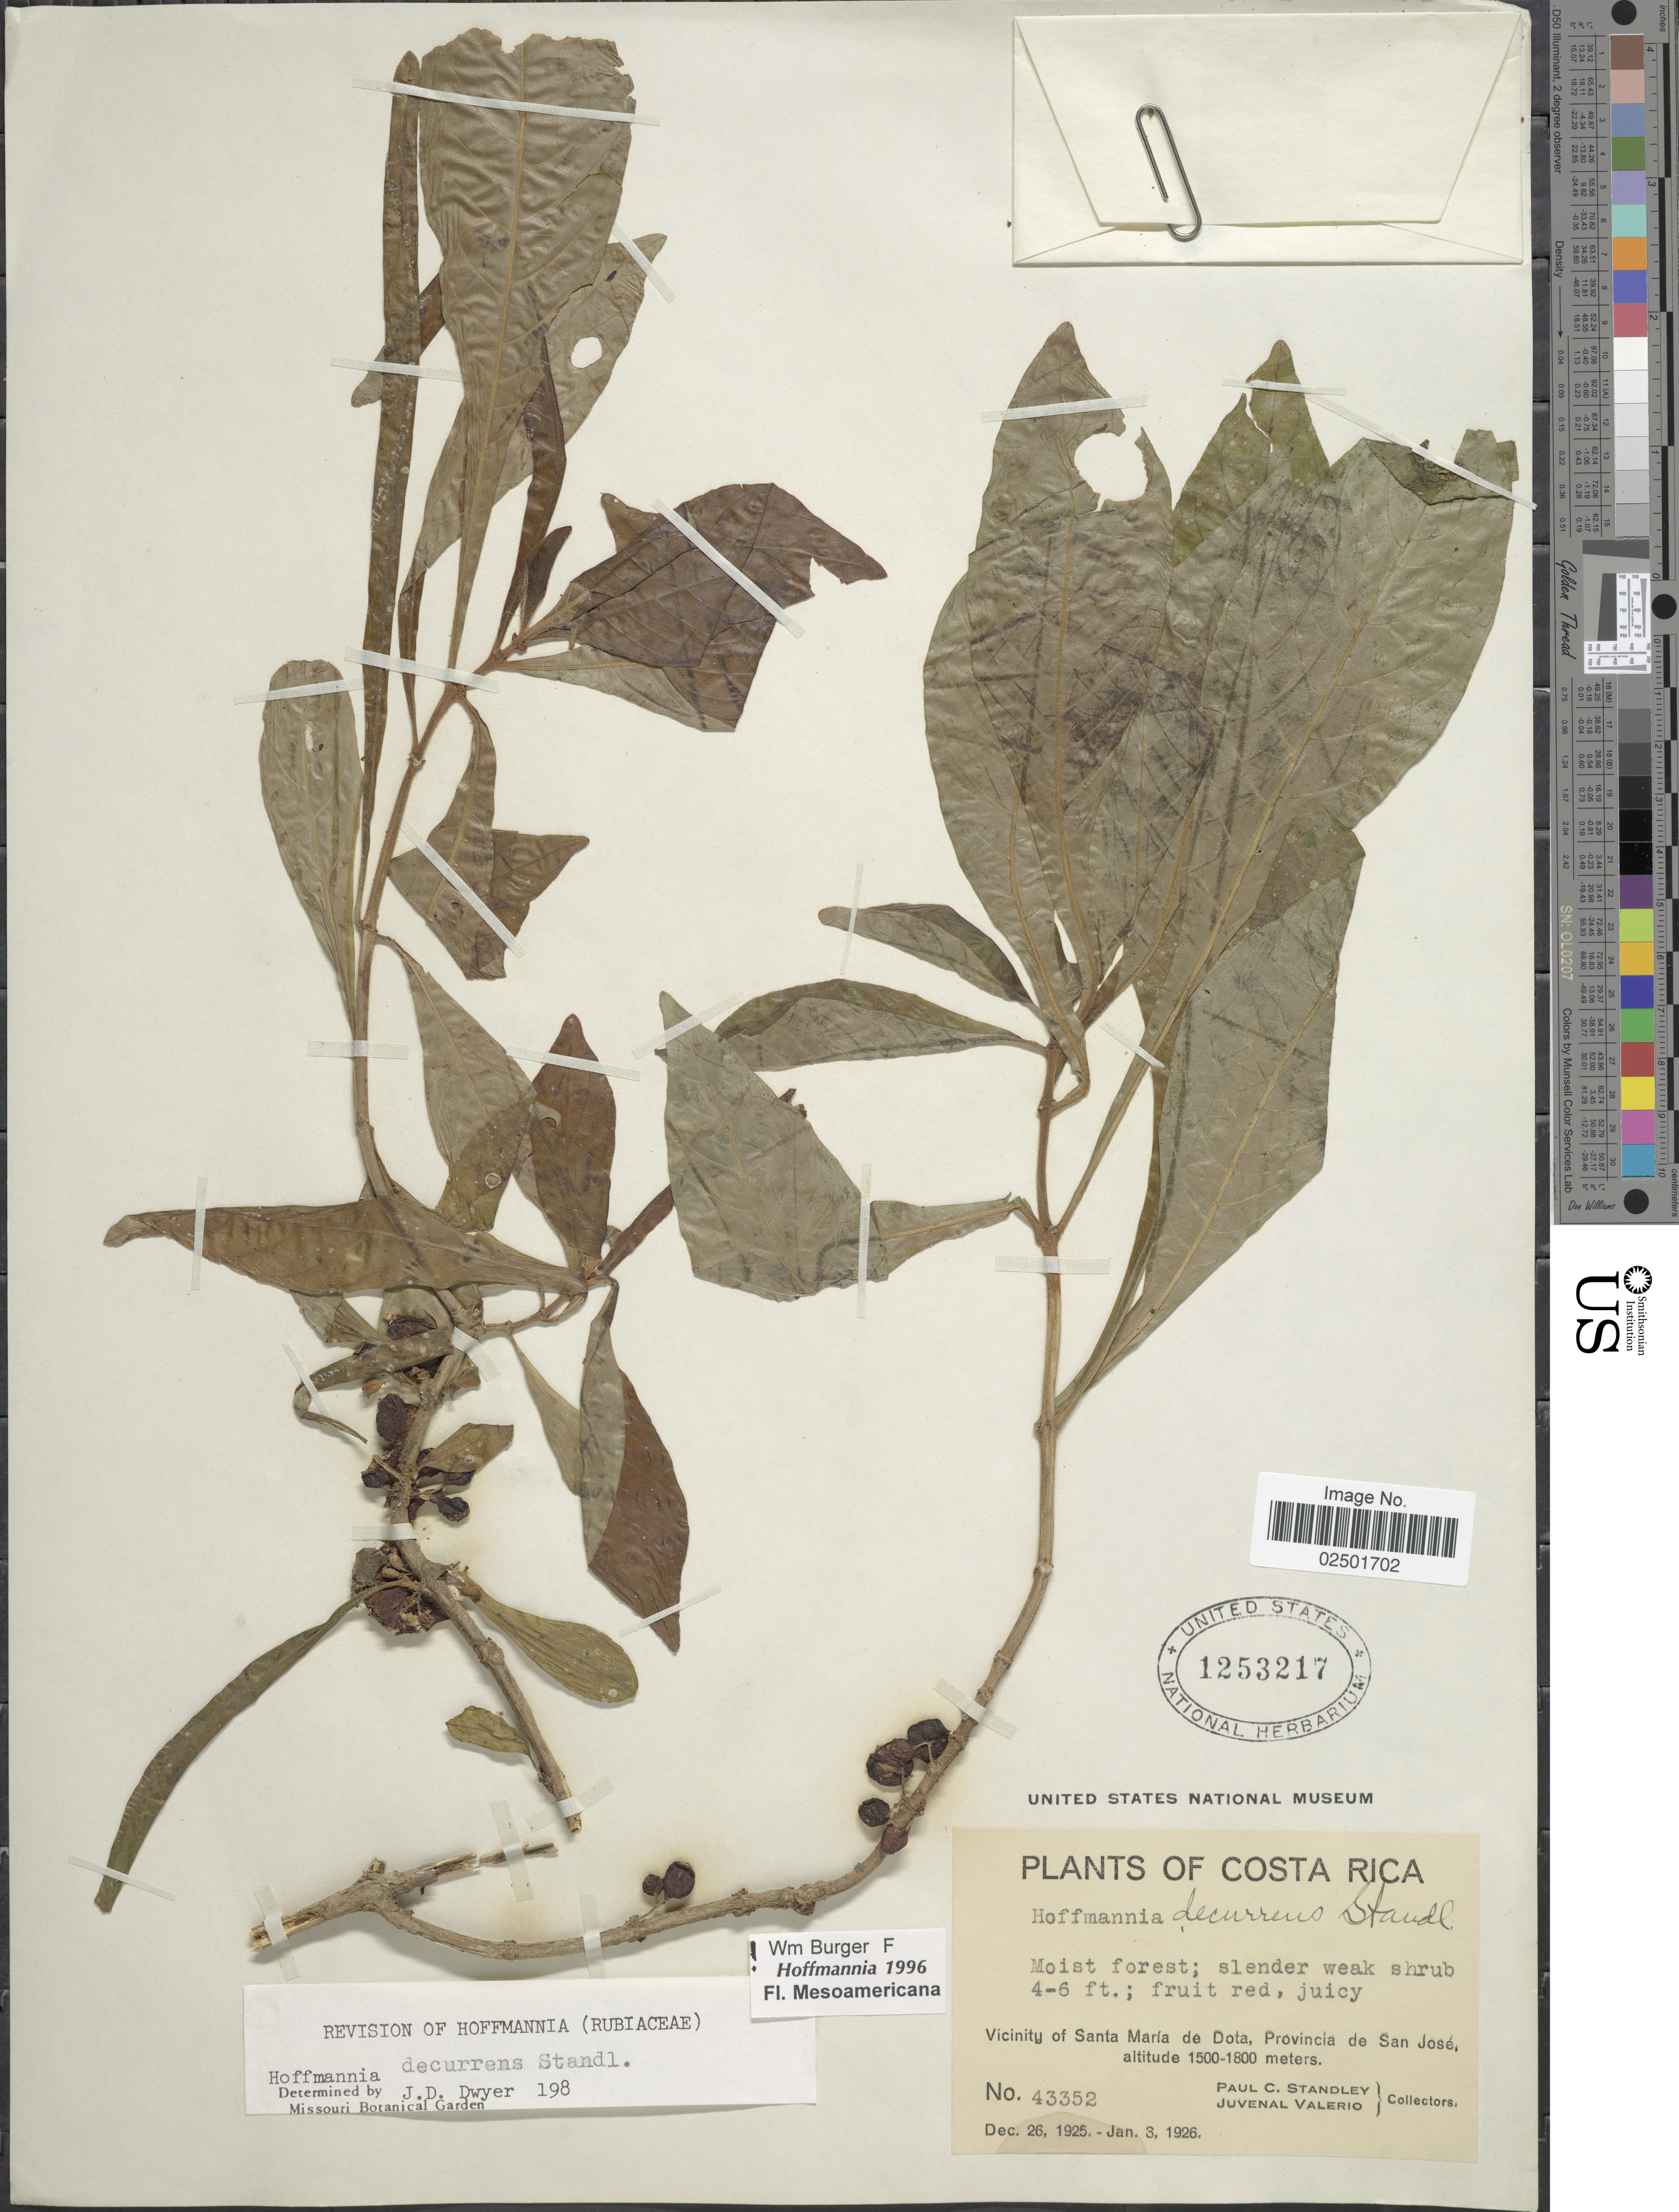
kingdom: Plantae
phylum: Tracheophyta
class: Magnoliopsida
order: Gentianales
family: Rubiaceae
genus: Hoffmannia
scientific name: Hoffmannia decurrens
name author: Standl.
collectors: P. C. Standley & J. Valerio R.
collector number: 43352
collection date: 1925-12-26/1926-01-03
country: Costa Rica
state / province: San José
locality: Vicinity of Santa María de Dota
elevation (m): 1500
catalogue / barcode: US 1253217